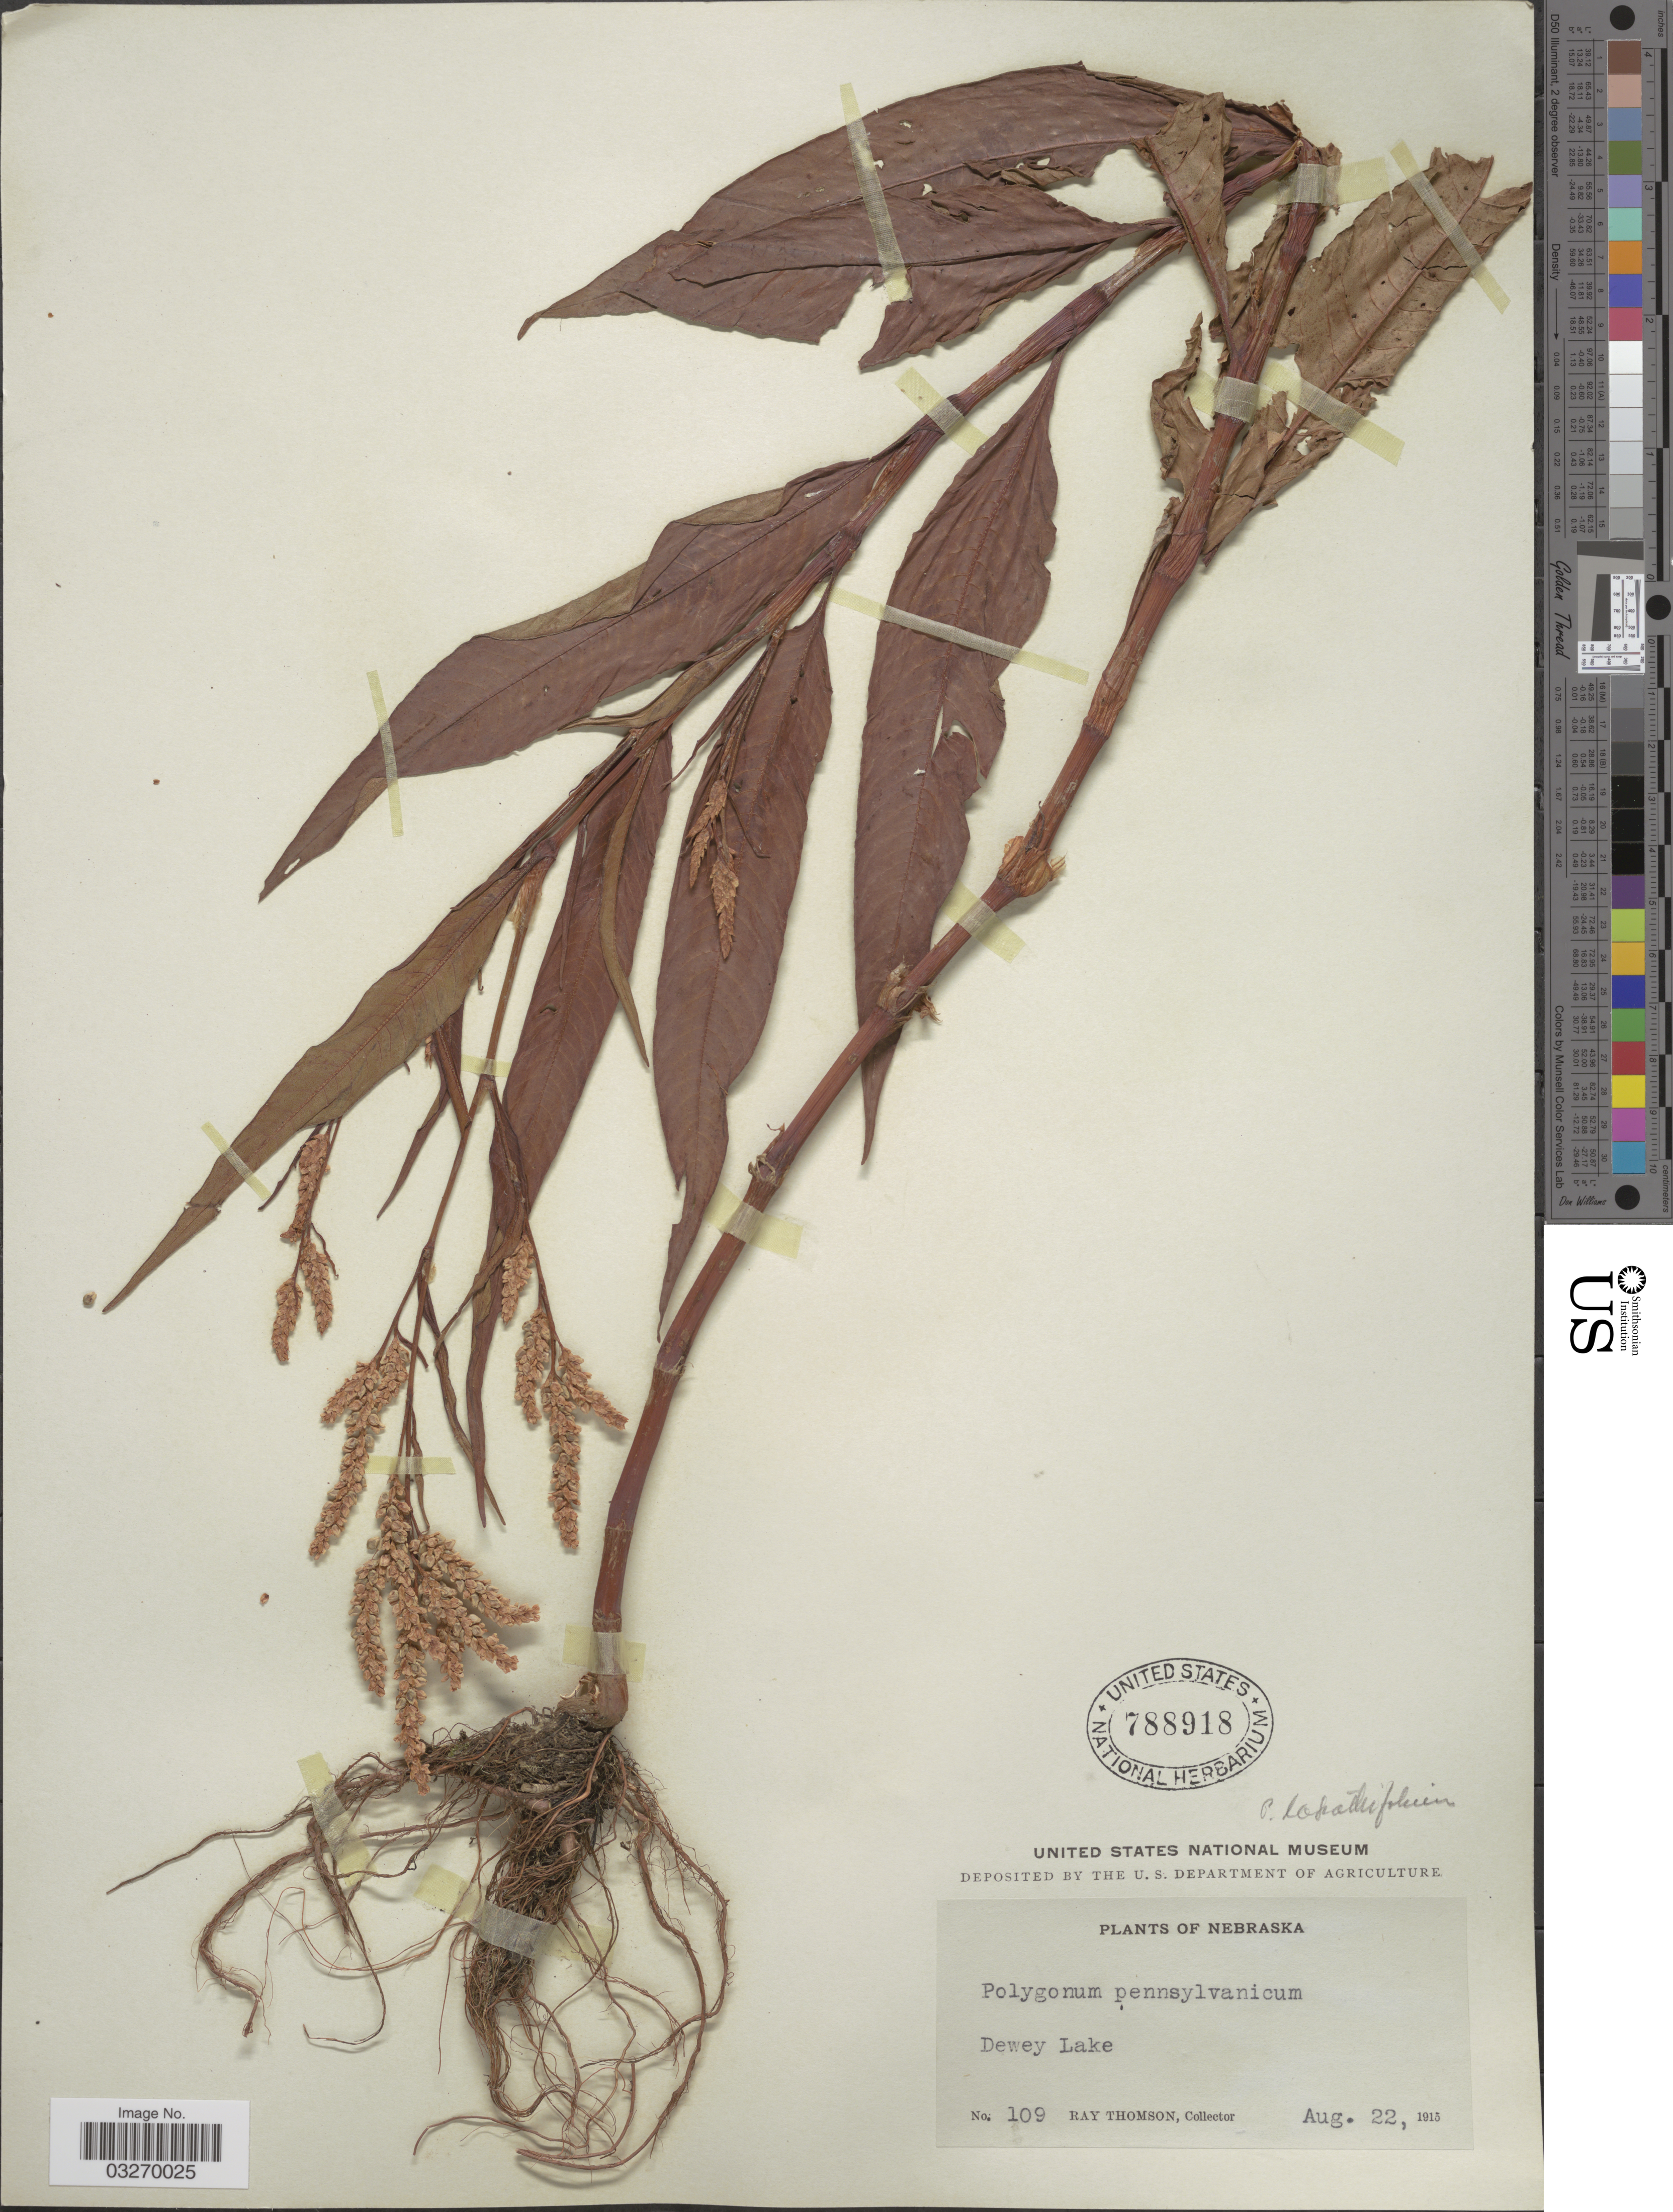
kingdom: Plantae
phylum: Tracheophyta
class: Magnoliopsida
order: Caryophyllales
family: Polygonaceae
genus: Persicaria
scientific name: Persicaria lapathifolia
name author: (L.) Delarbre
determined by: Atha, D. E.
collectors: R. Thomson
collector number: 109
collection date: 1915-08-22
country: United States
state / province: Nebraska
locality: Dewey Lake.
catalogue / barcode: US 788918